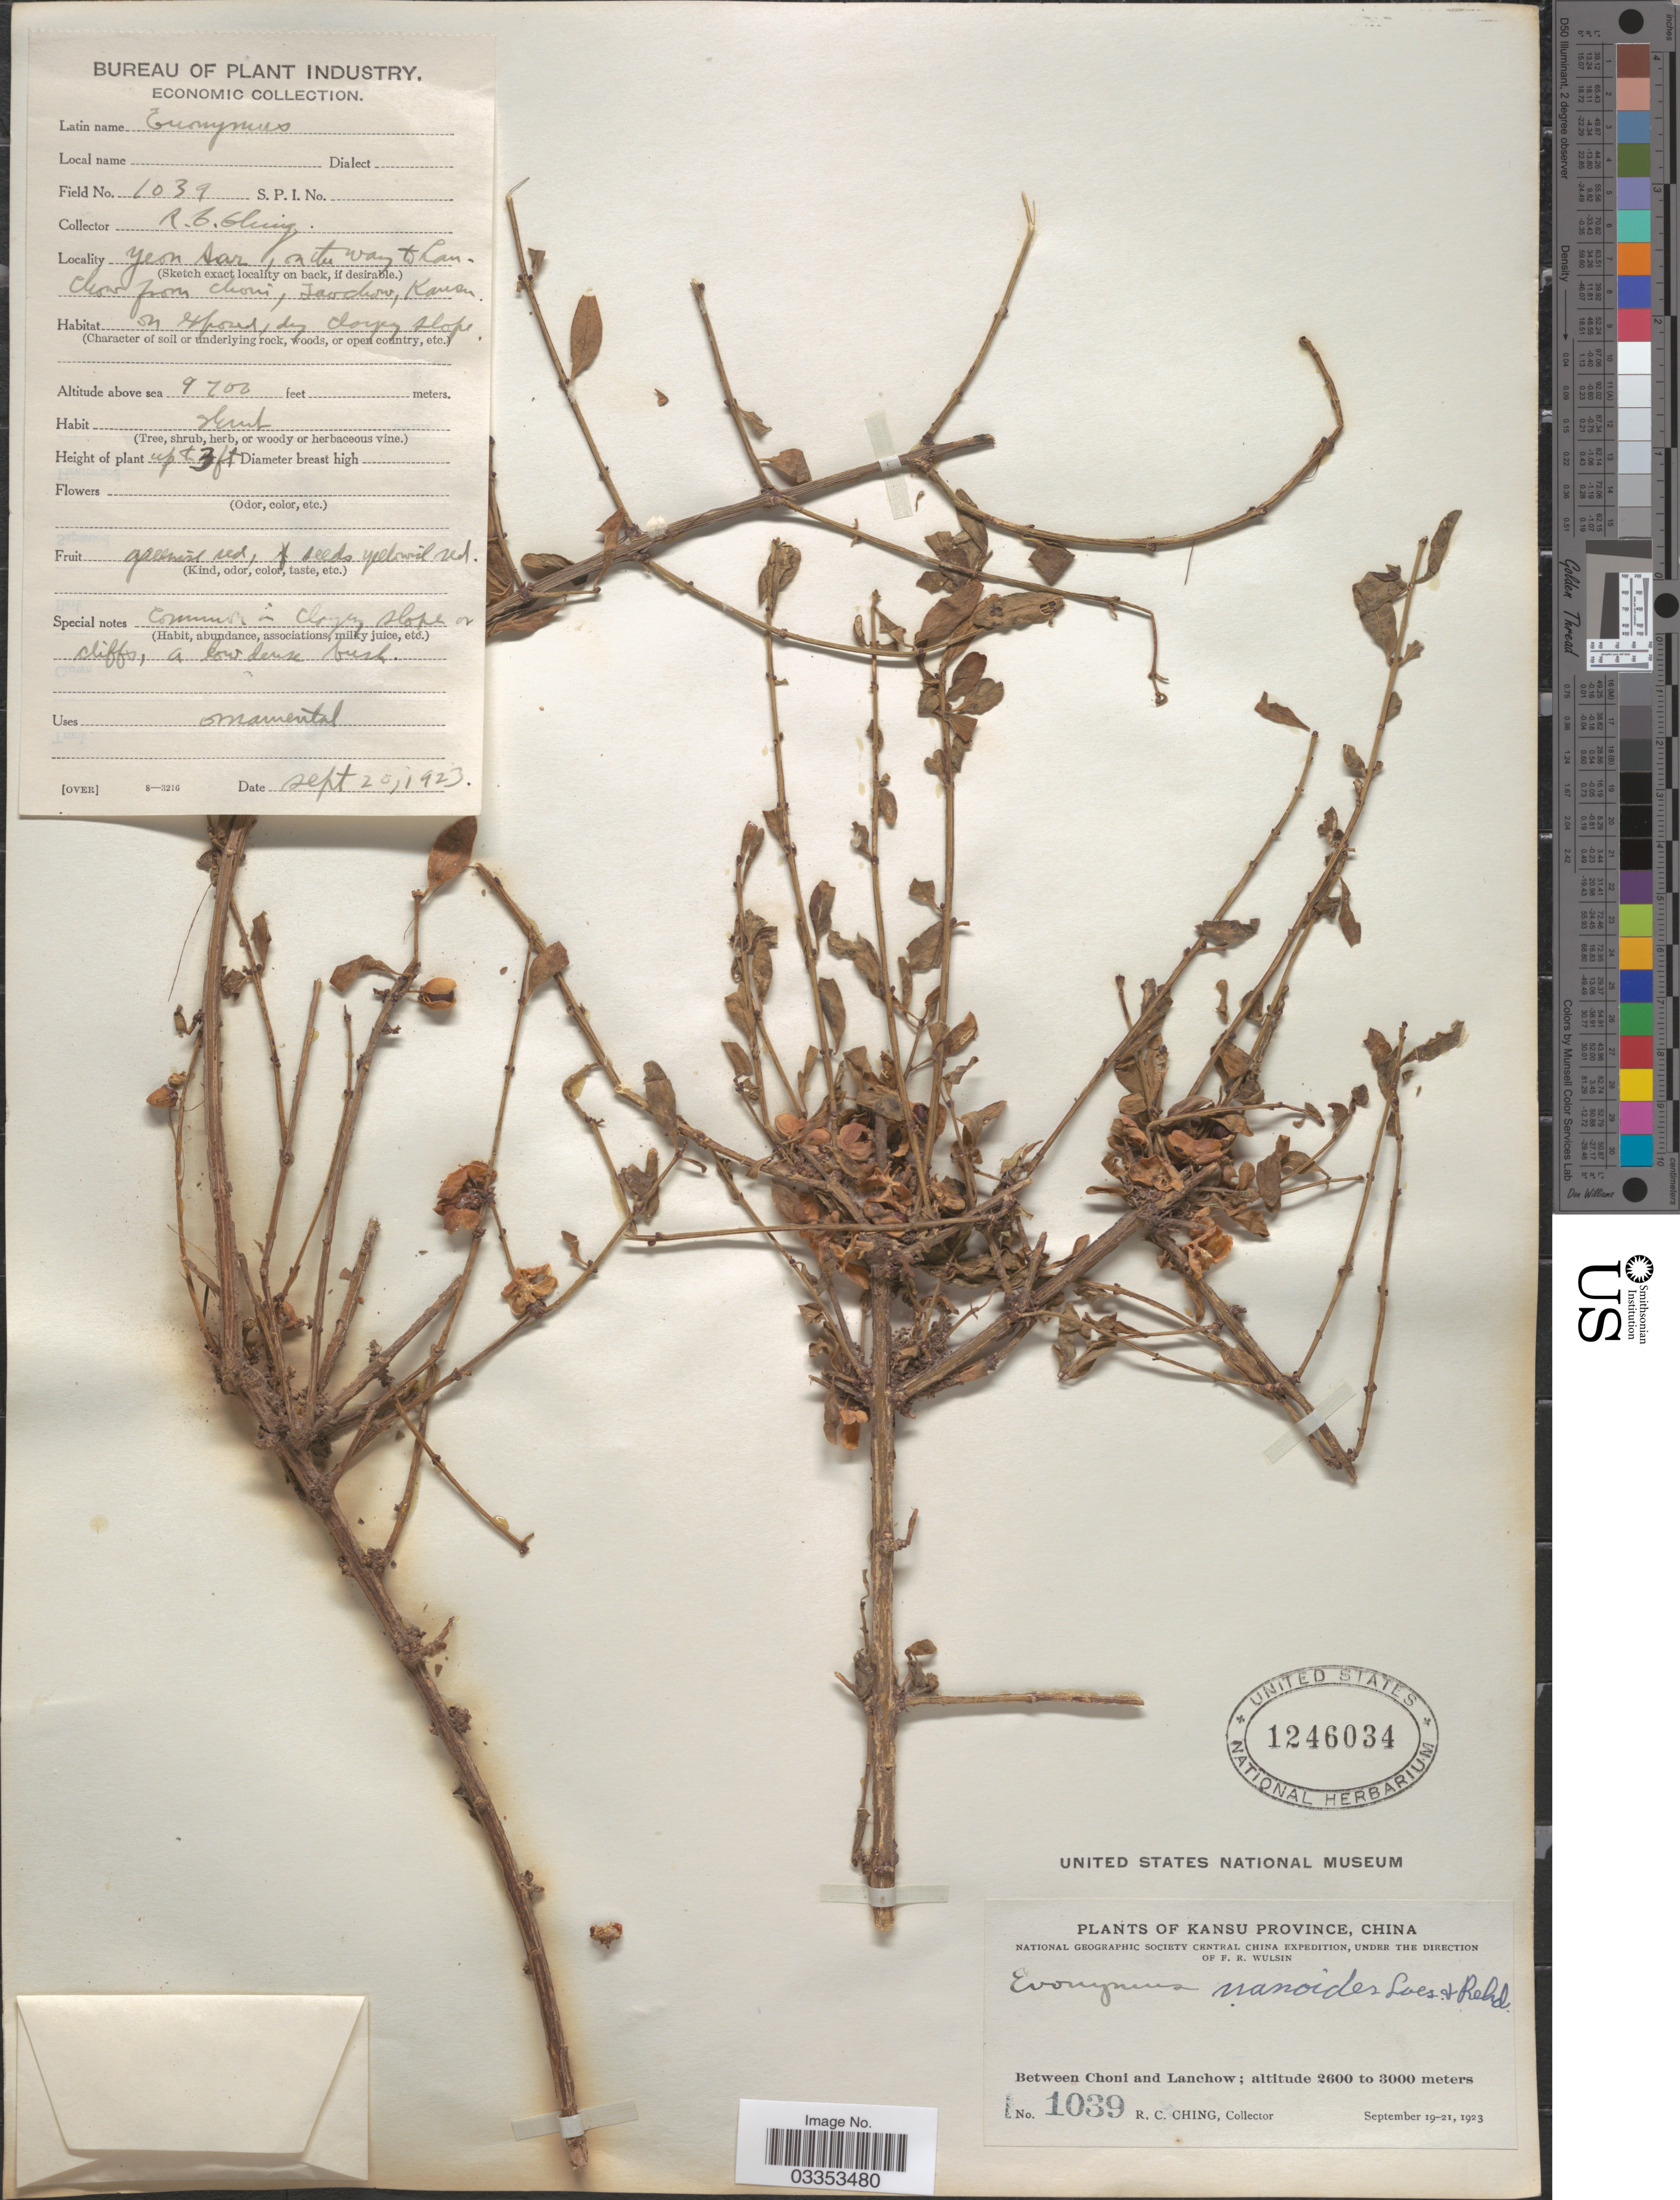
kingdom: Plantae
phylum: Tracheophyta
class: Magnoliopsida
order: Celastrales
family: Celastraceae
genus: Euonymus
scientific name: Euonymus nanoides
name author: Loes. & Rehder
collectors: R. C. Ching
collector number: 1039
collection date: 1923-09-20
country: China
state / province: Gansu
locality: Between Choni and Lanchow. Yeon Sar, on the way to Lanchow from Choni, Taochow. Kansu Province.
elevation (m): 2957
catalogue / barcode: US 1246034